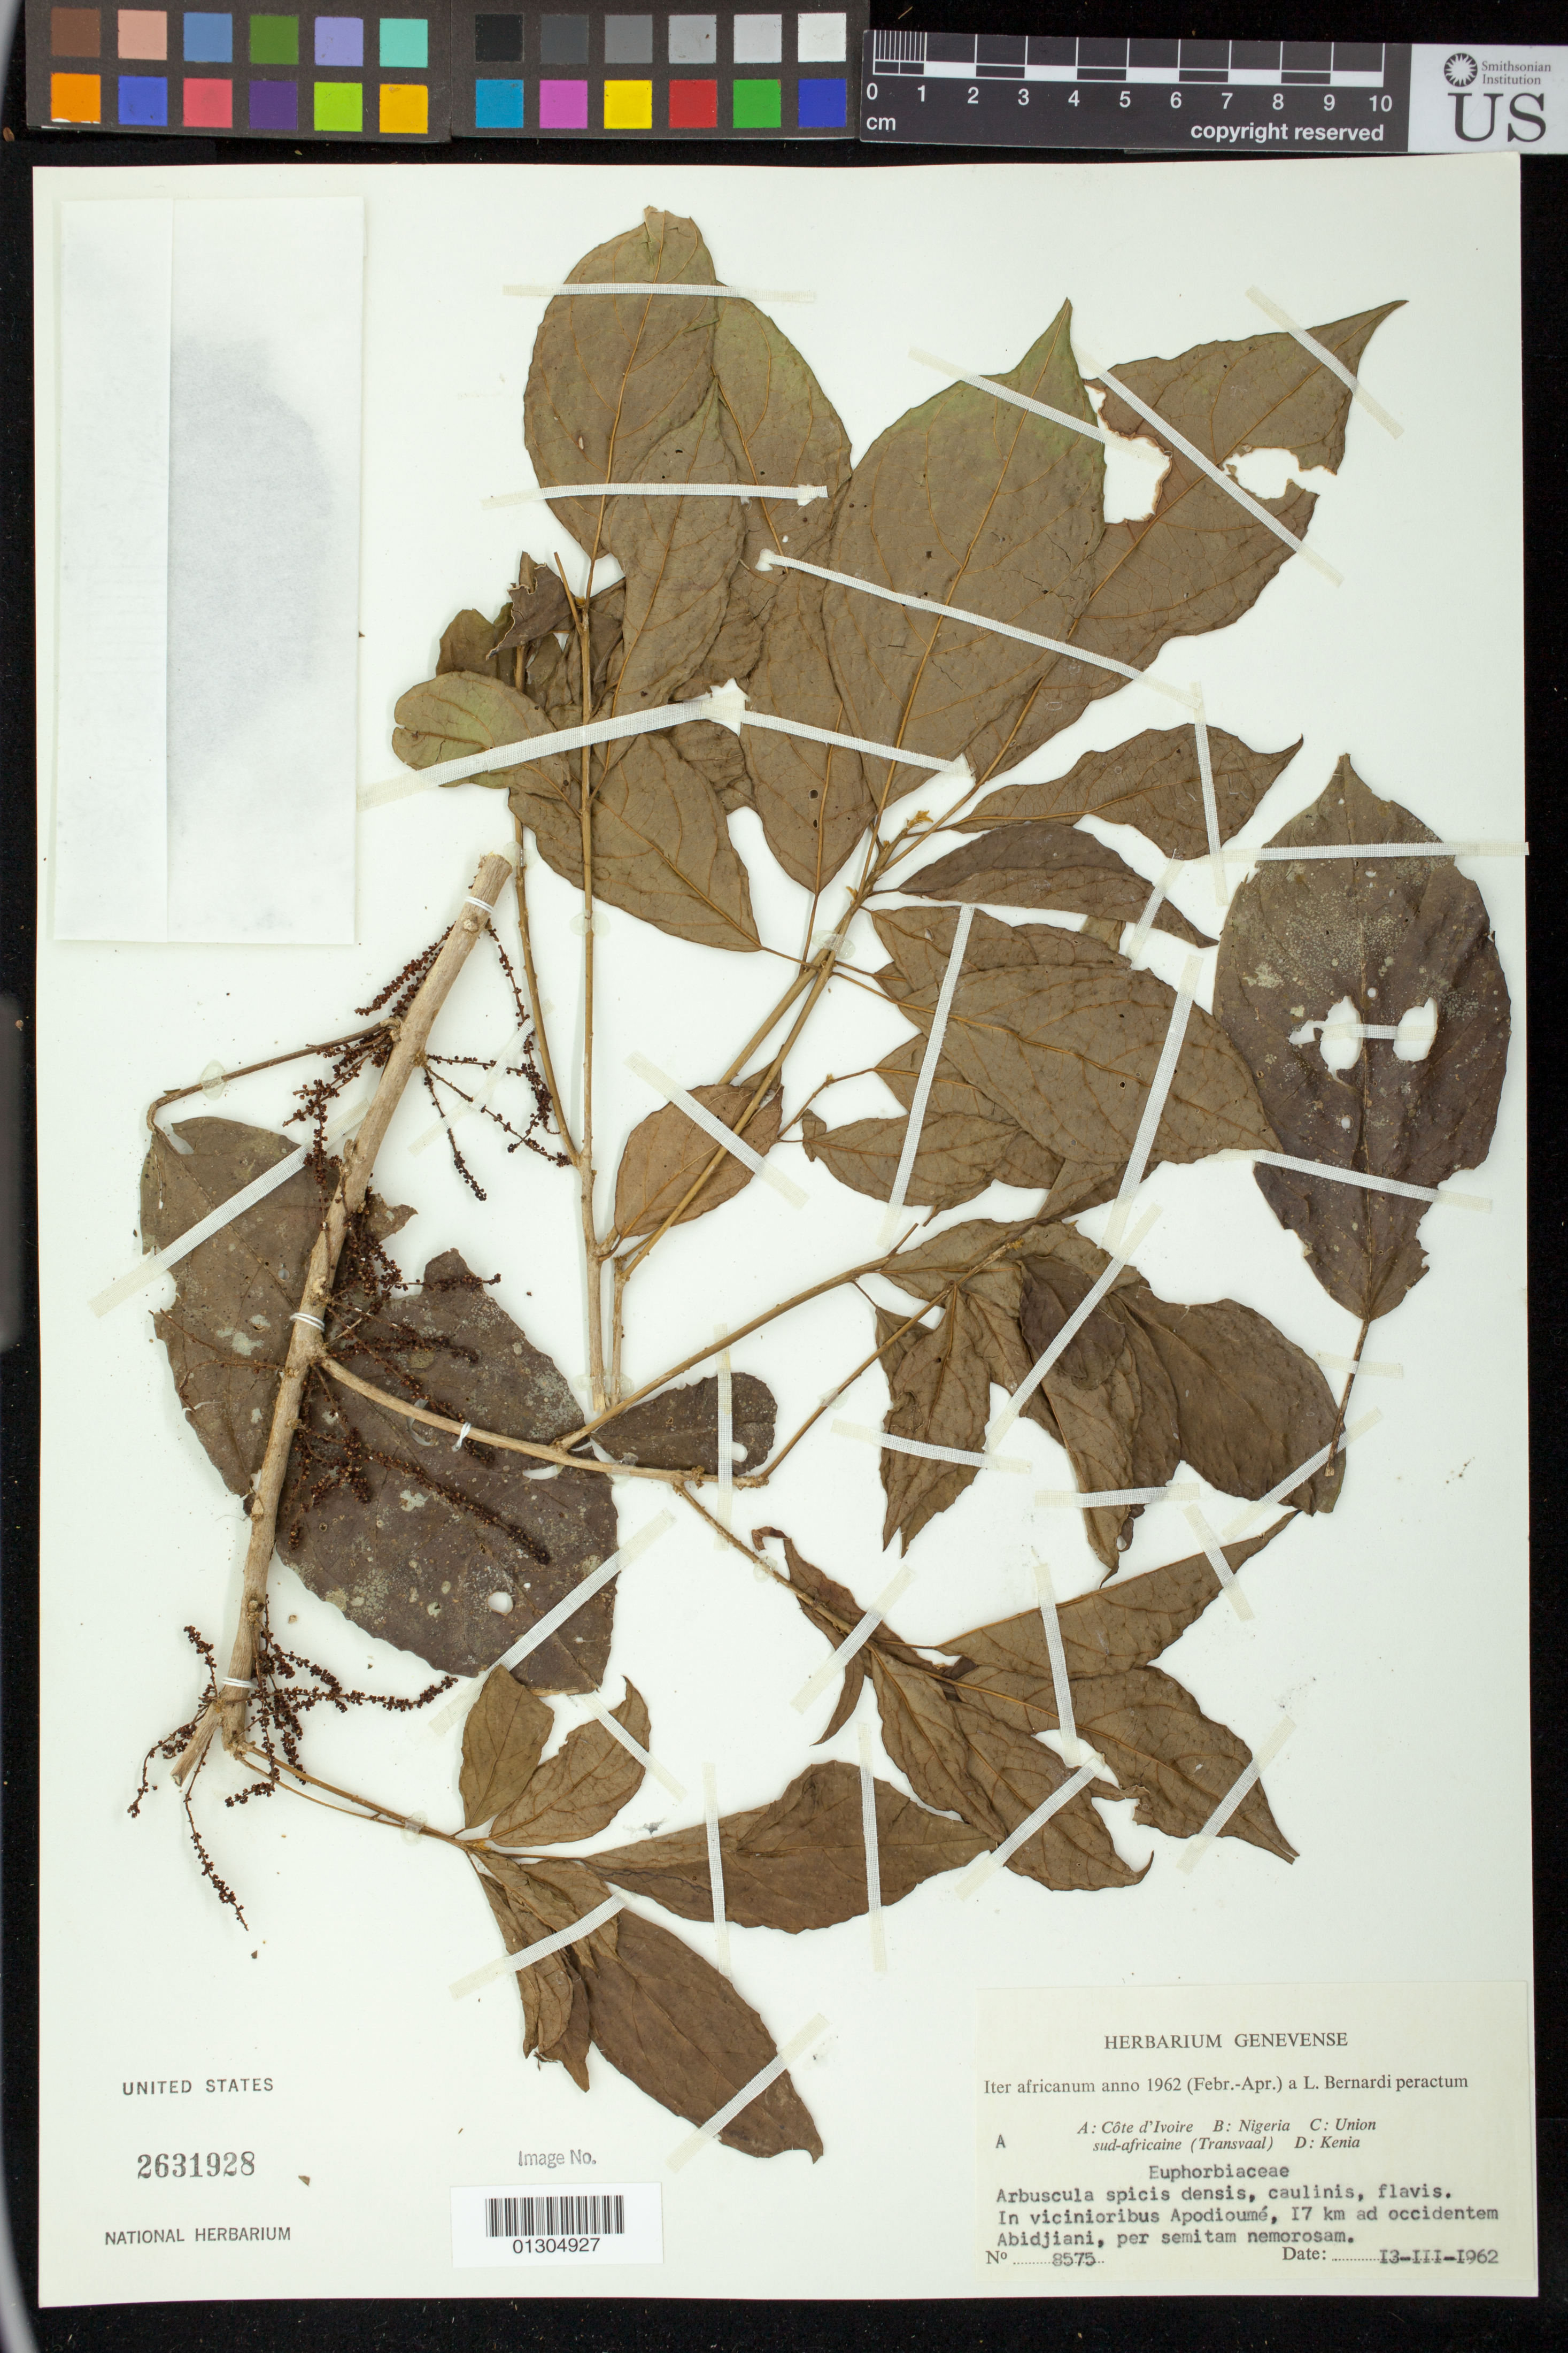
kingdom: Plantae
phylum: Tracheophyta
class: Magnoliopsida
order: Malpighiales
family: Euphorbiaceae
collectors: L. Bernardi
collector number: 8575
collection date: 1962-03-13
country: Ivory Coast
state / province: Lagunes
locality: In vicinioribus Apodioume, 17 km ad occidentem Abidjiani (Abidjan)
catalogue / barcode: US 2631928